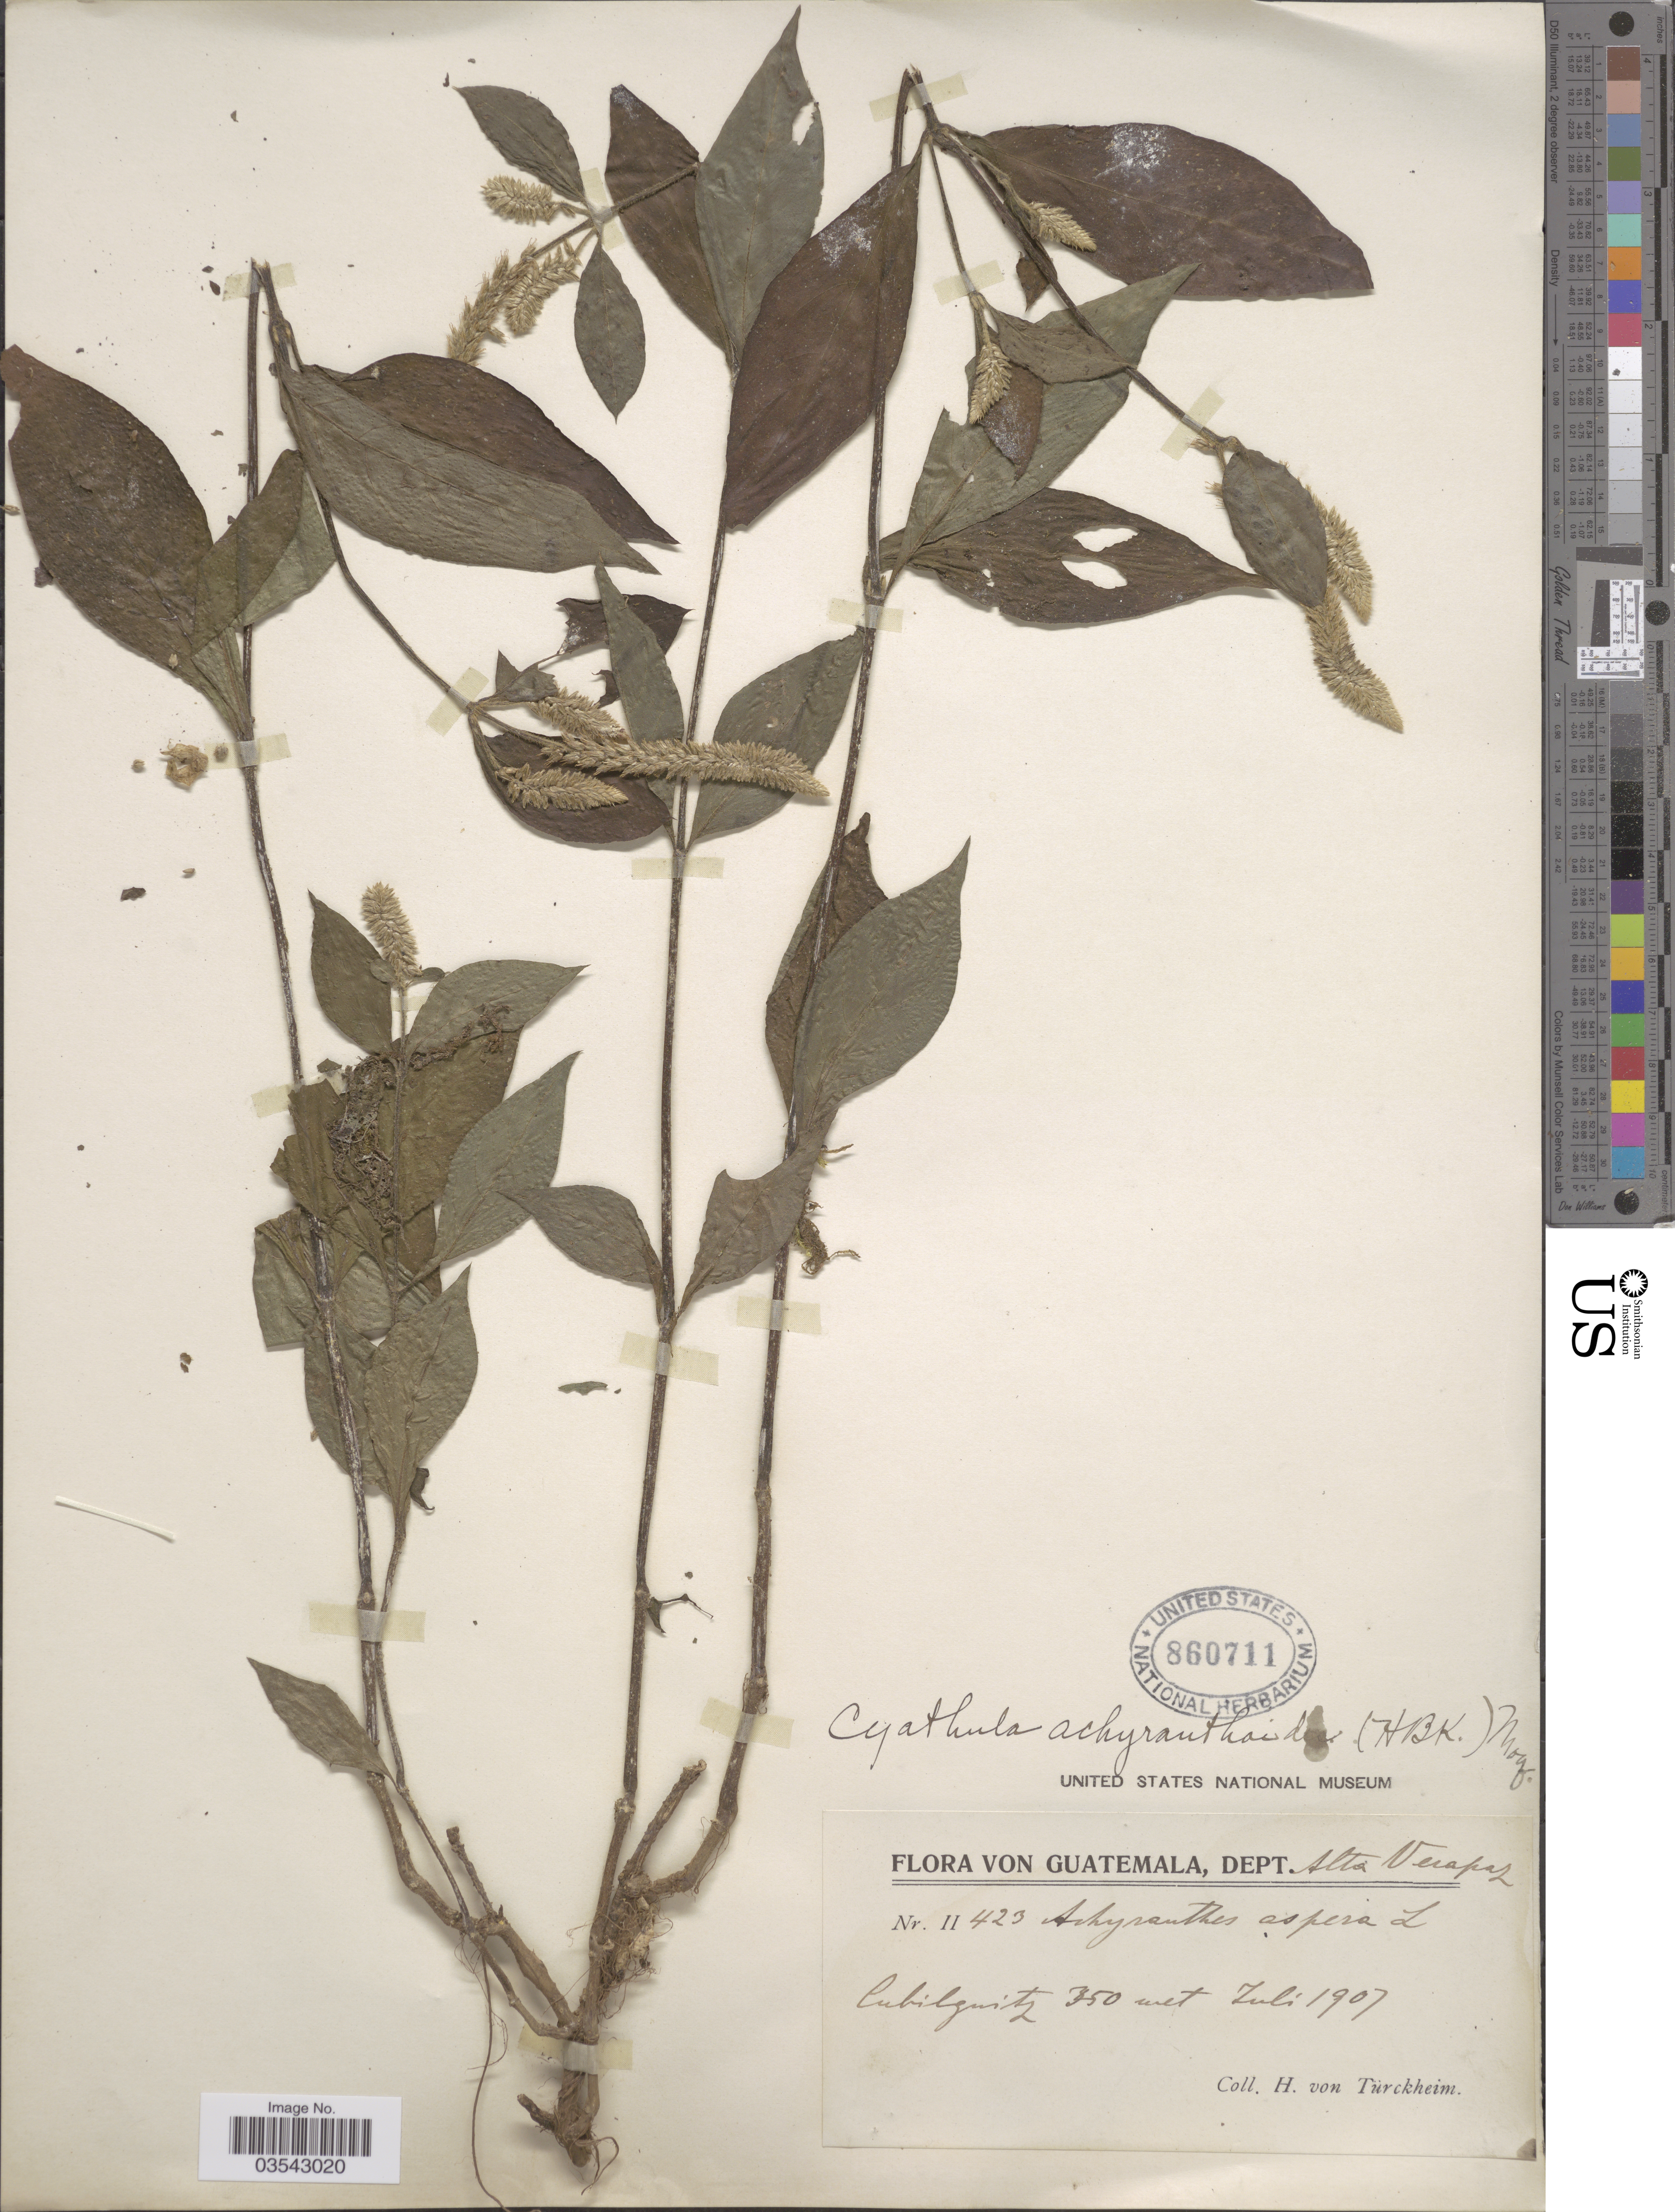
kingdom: Plantae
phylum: Tracheophyta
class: Magnoliopsida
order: Caryophyllales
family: Amaranthaceae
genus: Cyathula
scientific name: Cyathula achyranthoides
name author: (Kunth) Moq.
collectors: H. von Türckheim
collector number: II423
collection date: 1907-07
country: Guatemala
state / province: Alta Verapaz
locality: Dept. Alta Verapaz. Cubilquitz.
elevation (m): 350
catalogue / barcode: US 860711